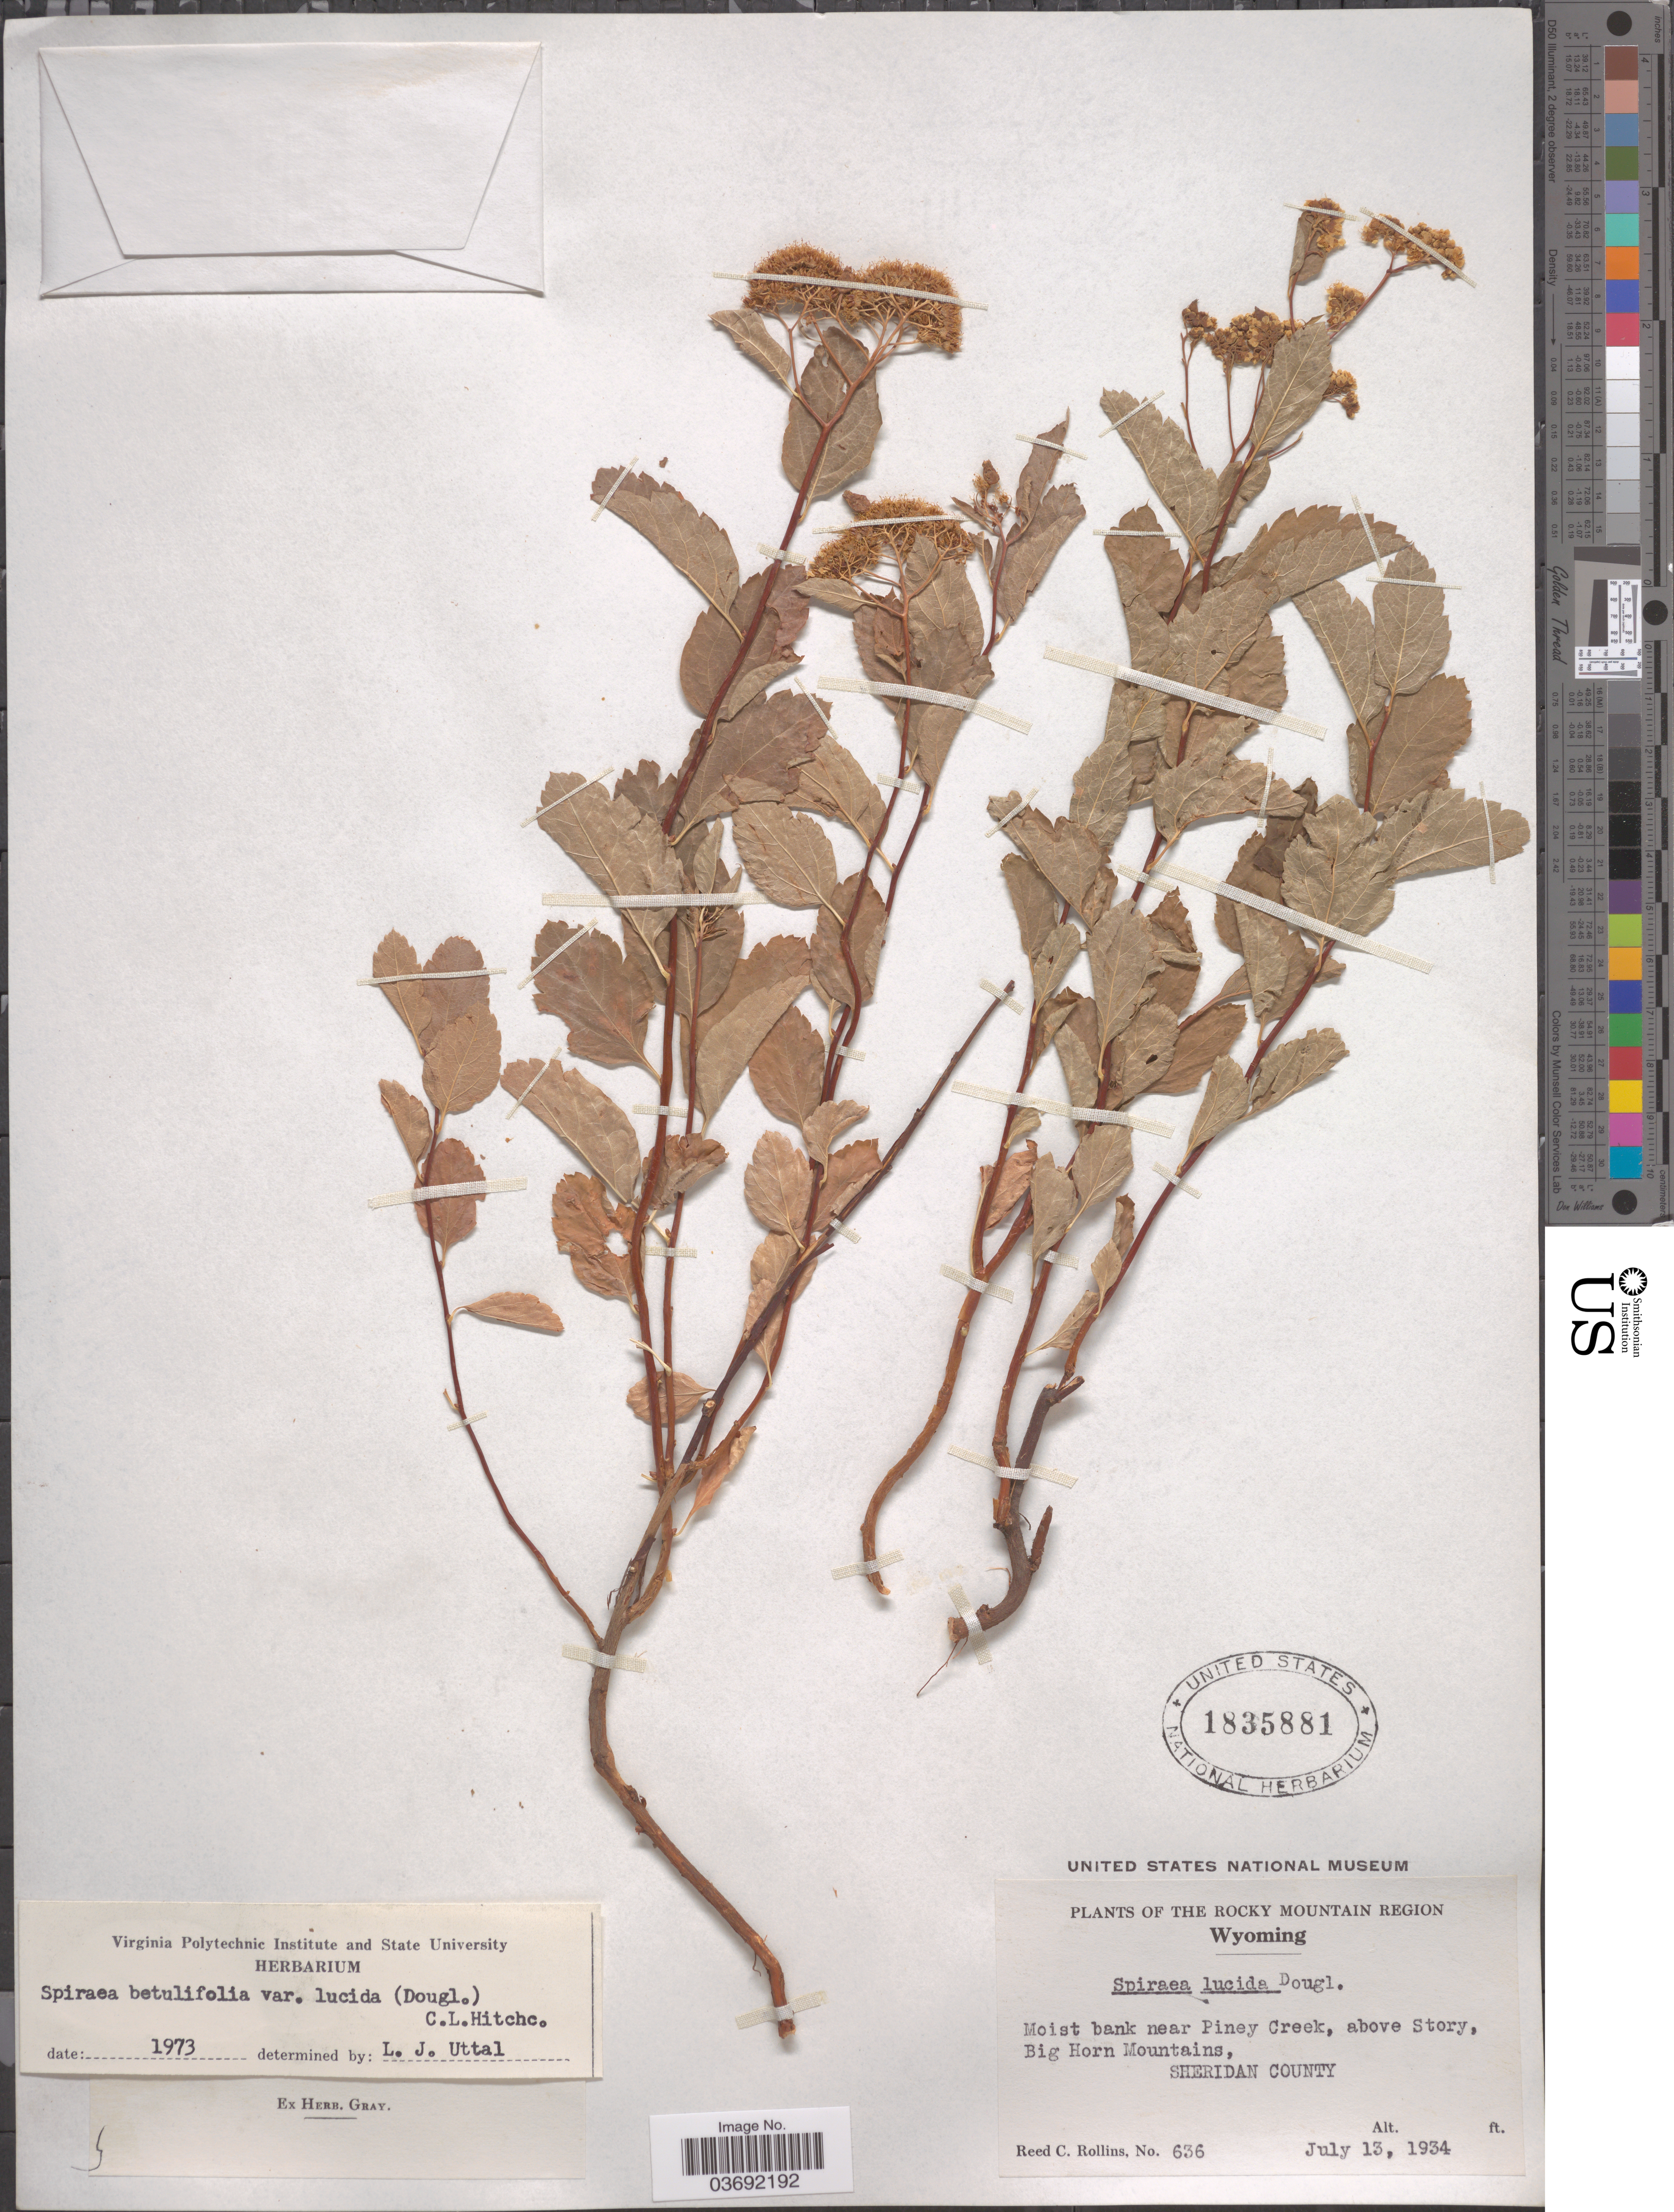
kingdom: Plantae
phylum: Tracheophyta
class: Magnoliopsida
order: Rosales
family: Rosaceae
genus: Spiraea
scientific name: Spiraea betulifolia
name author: Pall.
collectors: R. C. Rollins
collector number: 636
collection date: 1934-07-13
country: United States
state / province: Wyoming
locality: The Rocky Mountain Region. Near Piney Creek, above Story, Big Horn Mountains, Sheridan County.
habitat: moist bank near creek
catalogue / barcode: US 1835881